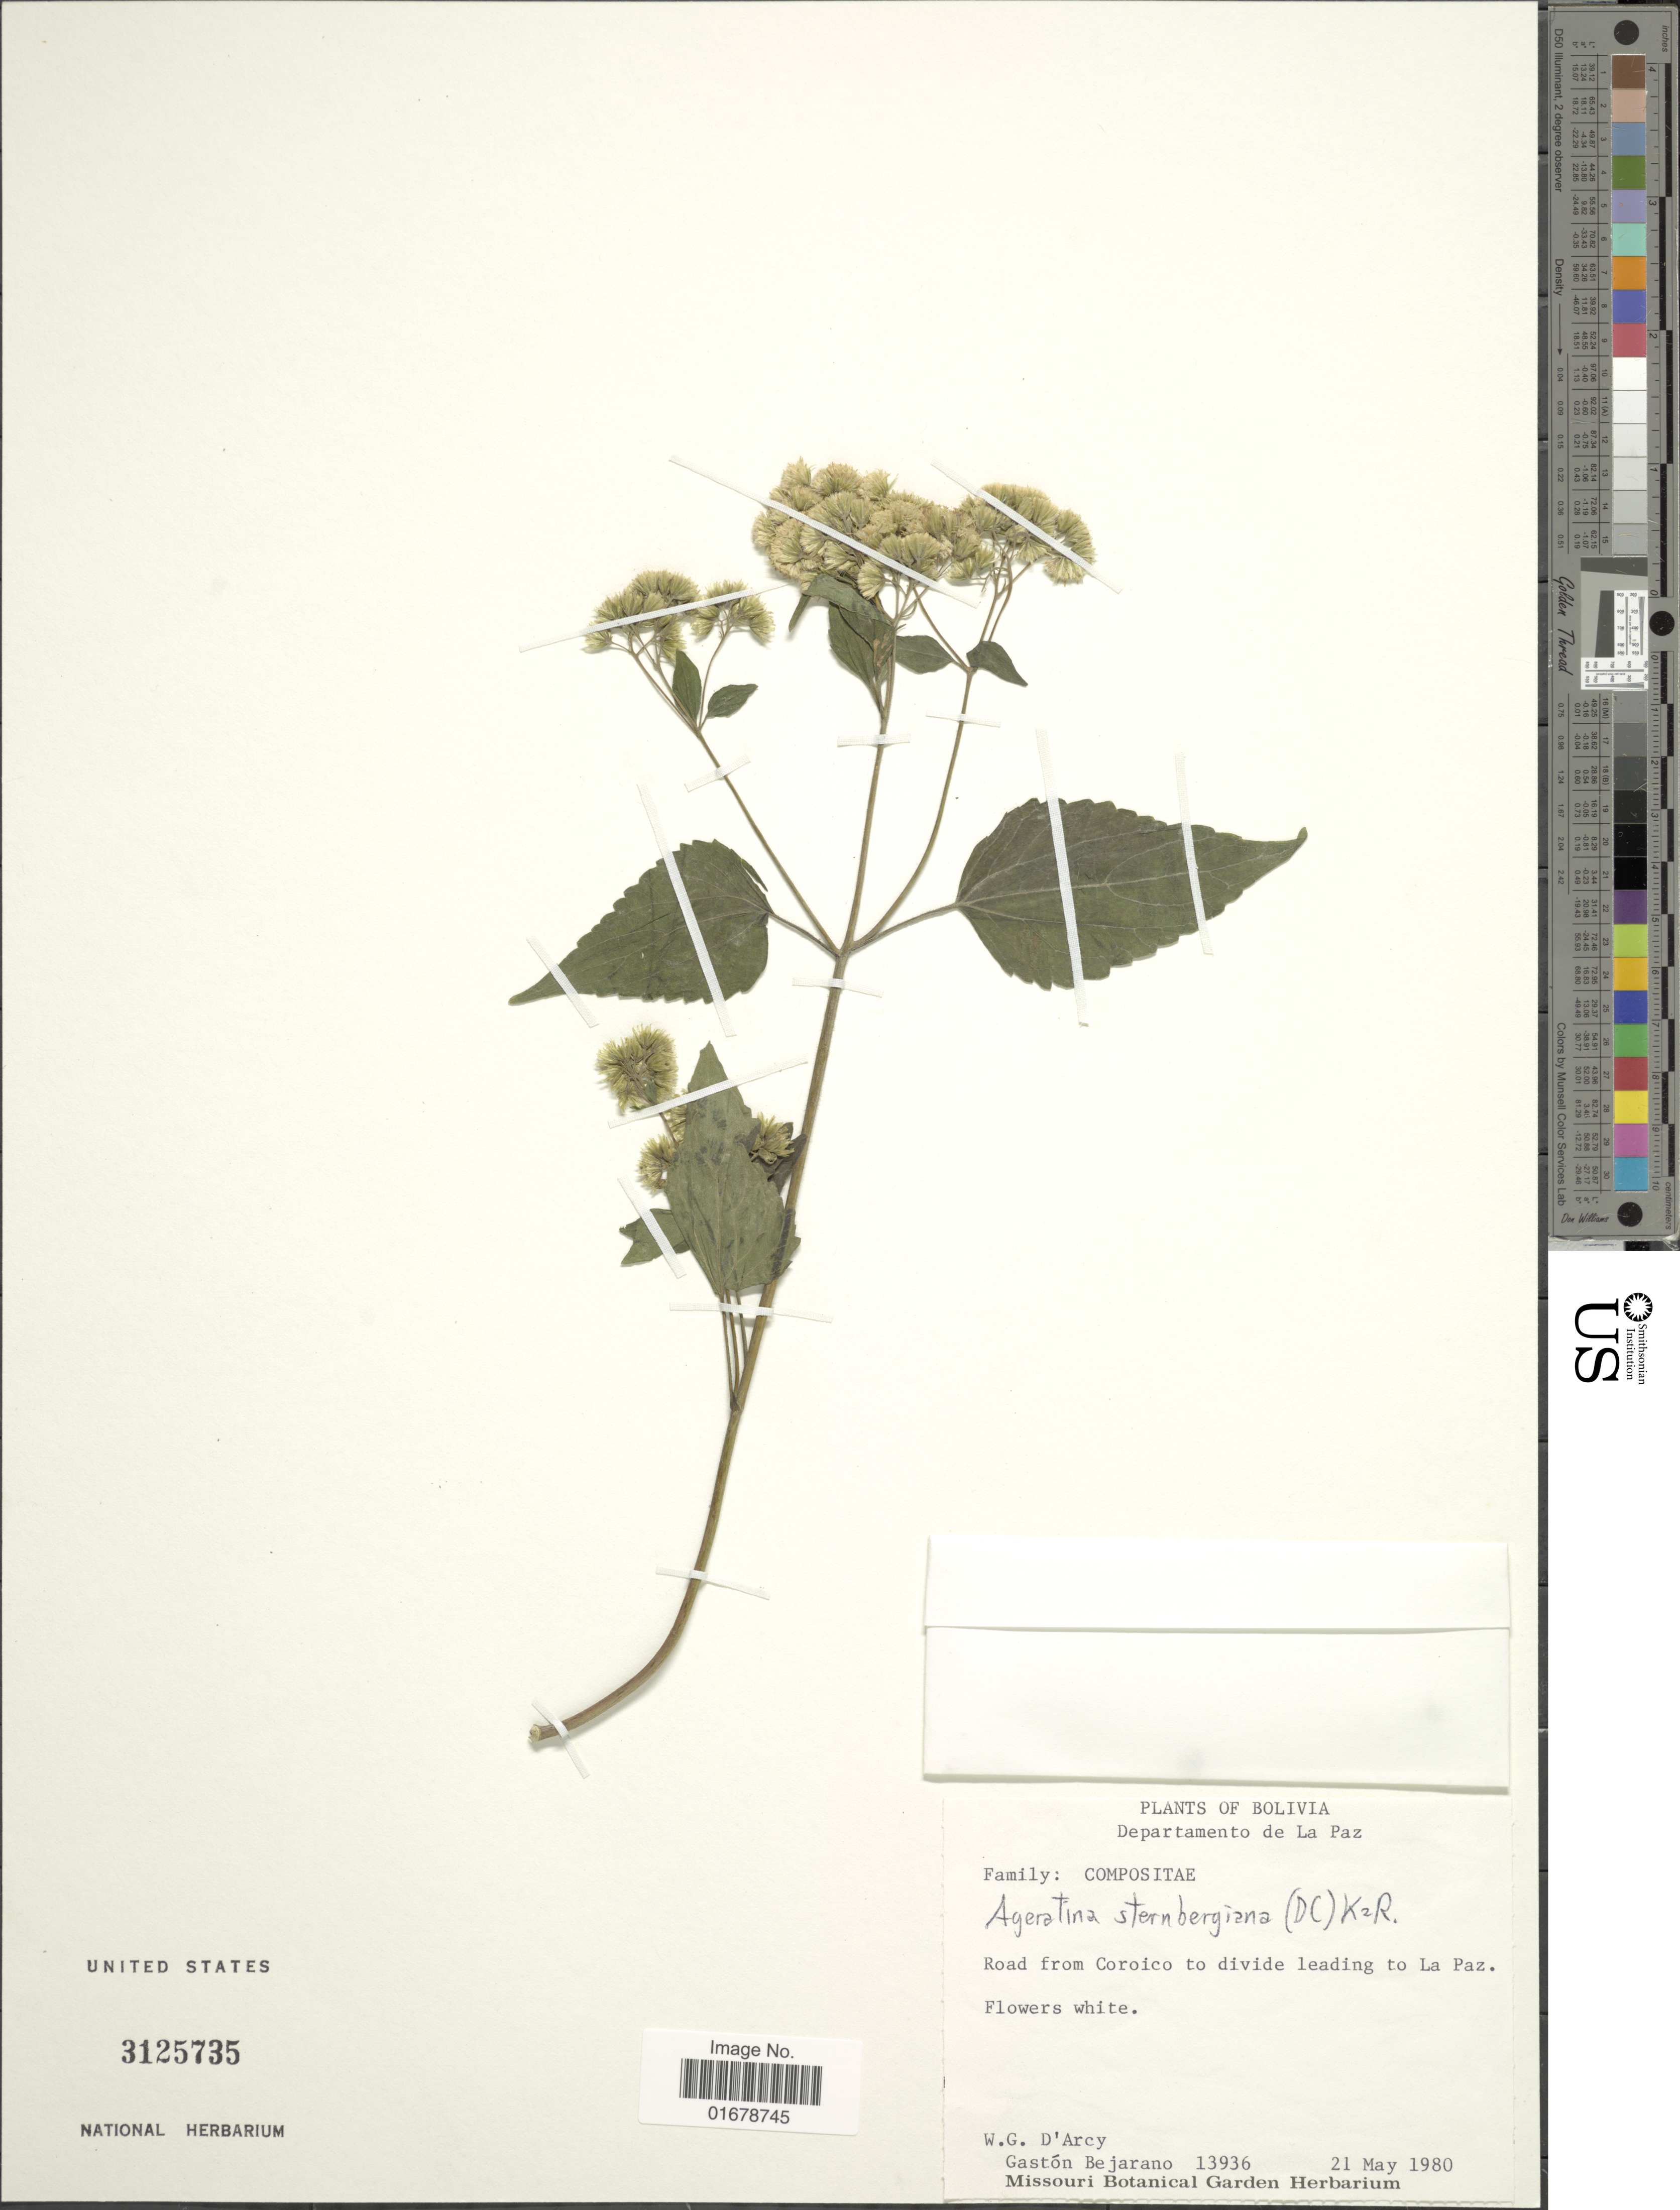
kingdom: Plantae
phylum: Tracheophyta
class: Magnoliopsida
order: Asterales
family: Asteraceae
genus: Ageratina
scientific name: Ageratina sternbergiana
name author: (DC.) R.M. King & H. Rob.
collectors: W. G. D'Arcy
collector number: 13936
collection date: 1980-05-21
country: Bolivia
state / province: La Paz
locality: Departamento de La Paz, Road from Coroico to divide leading to La Paz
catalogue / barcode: US 3125735